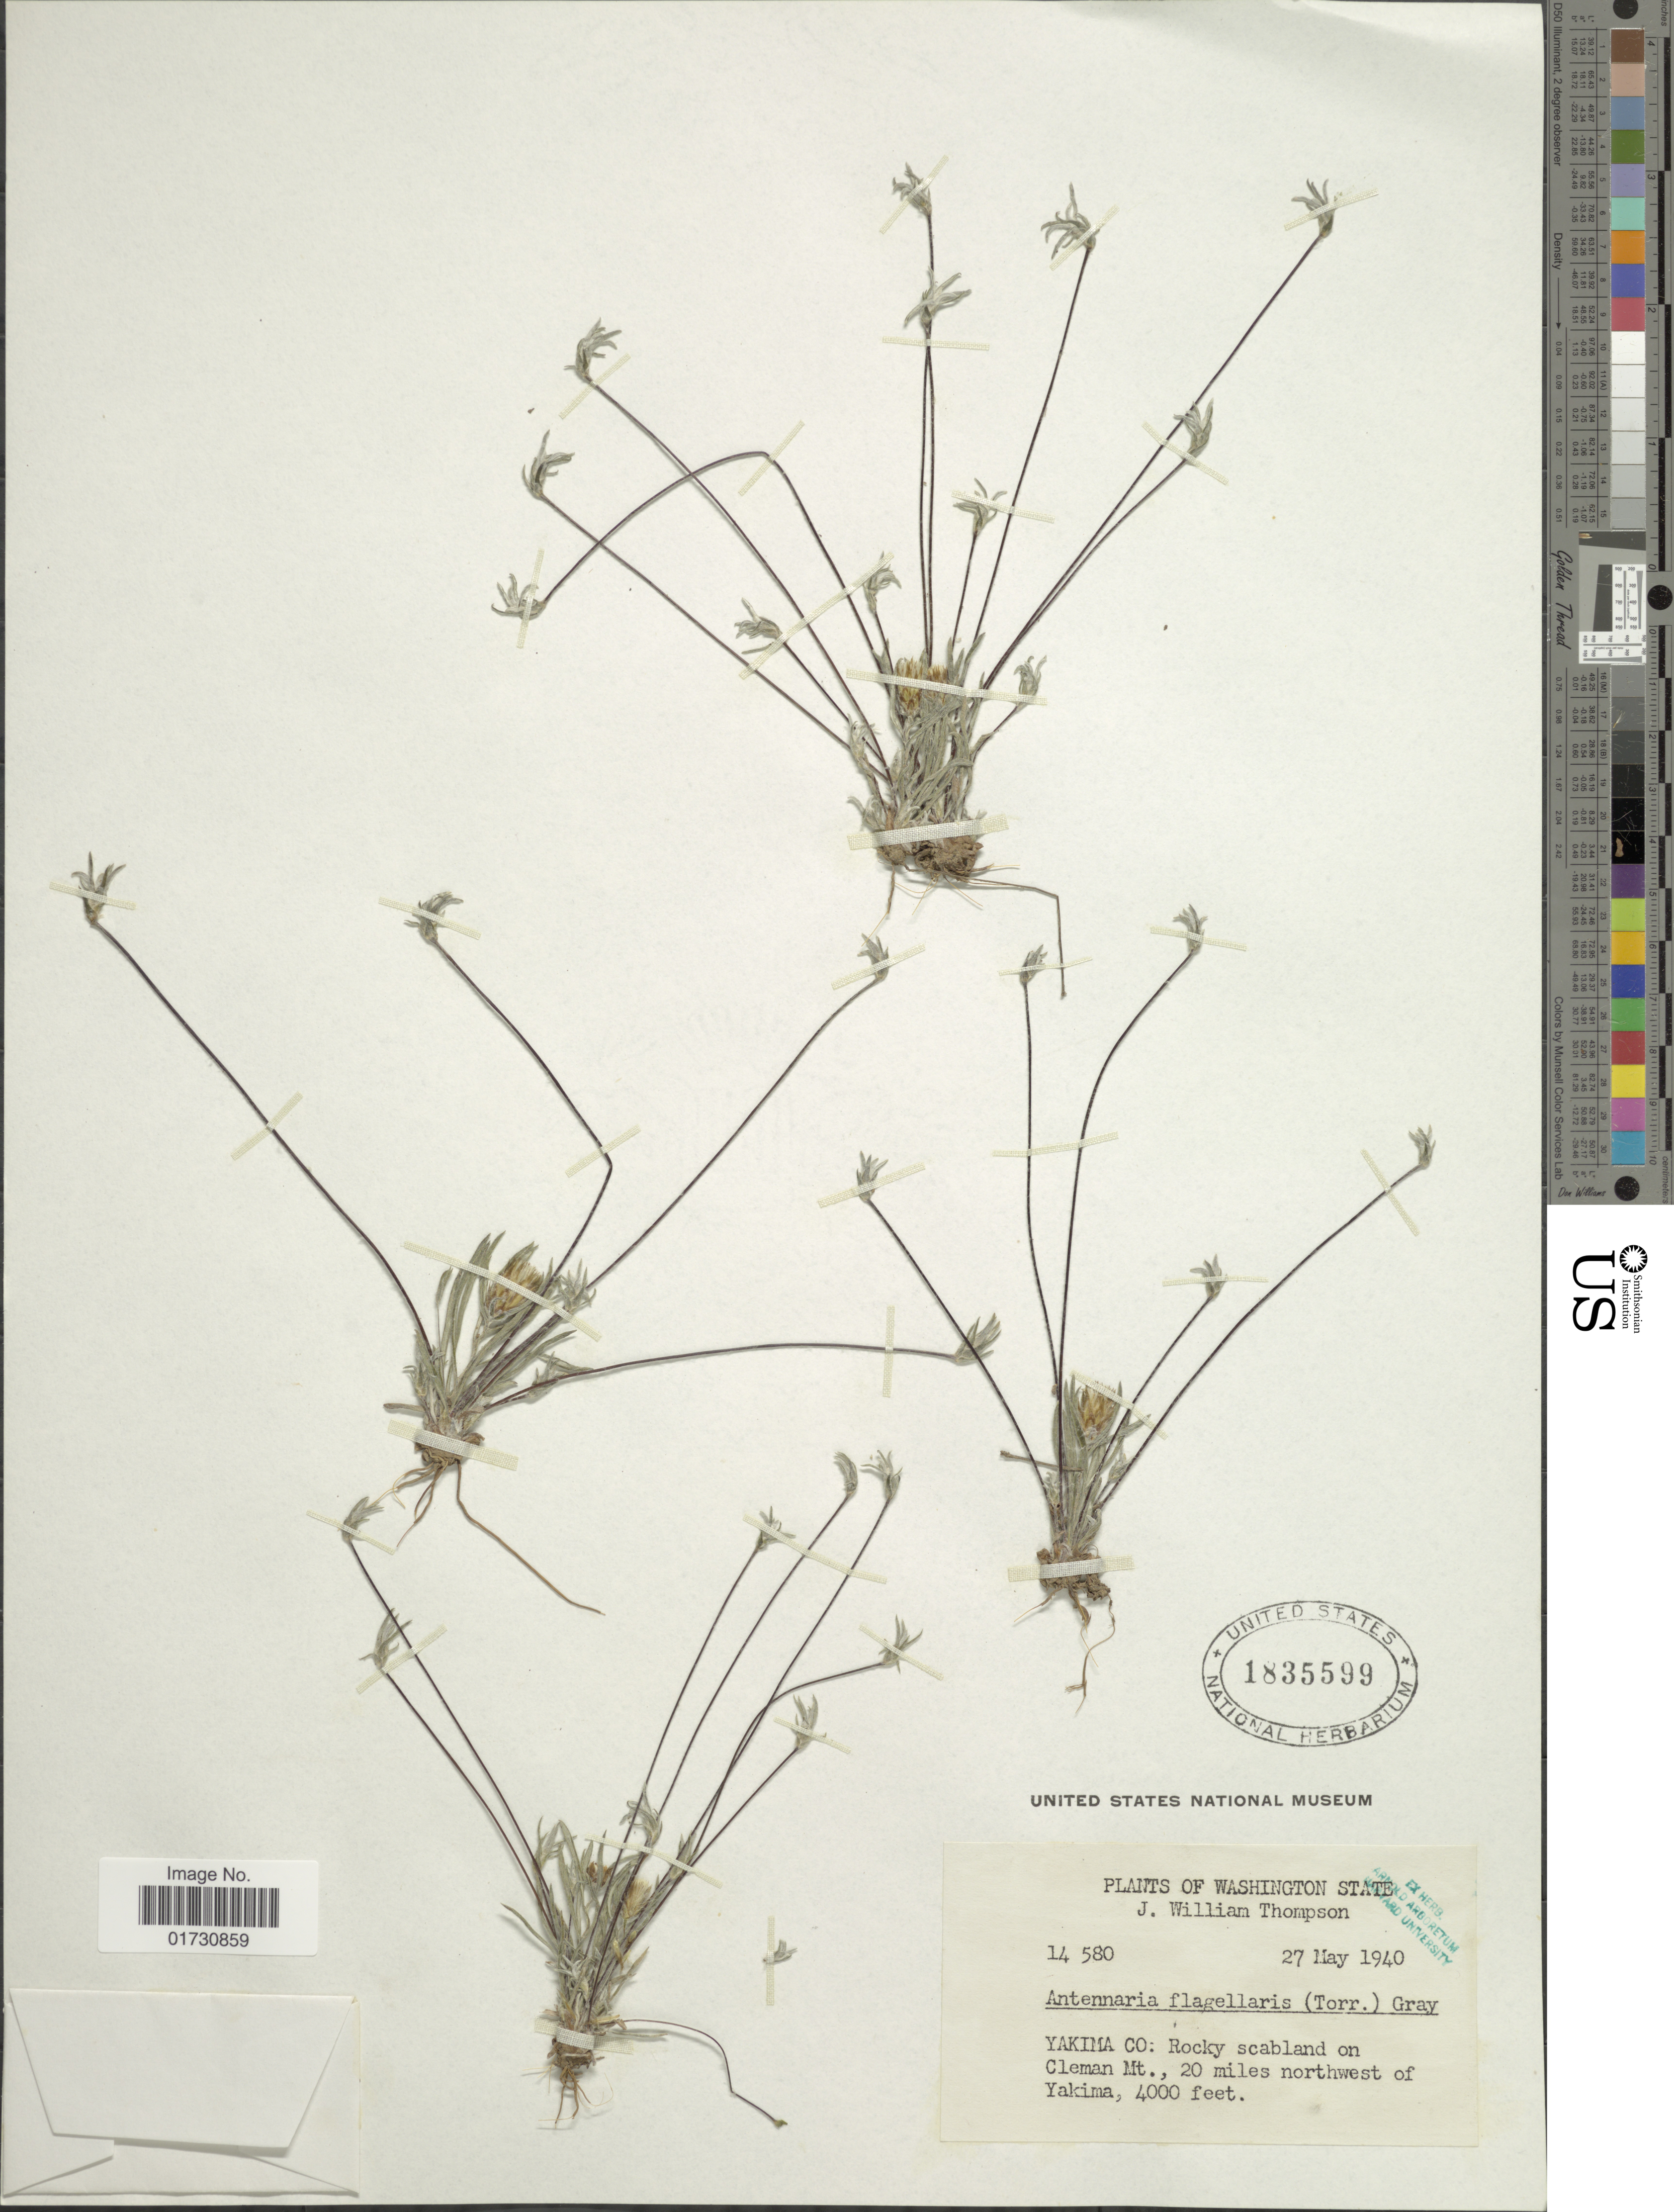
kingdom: Plantae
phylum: Tracheophyta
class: Magnoliopsida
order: Asterales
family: Asteraceae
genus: Antennaria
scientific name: Antennaria flagellaris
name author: A. Gray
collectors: J. W. Thompson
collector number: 14580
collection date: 1940-05-27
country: United States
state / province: Washington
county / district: Yakima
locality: Washington State, Yakima Co: Rocky scabland on Cleman Mt., 20 miles northwest of Yakima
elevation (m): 1219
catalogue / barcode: US 1835599